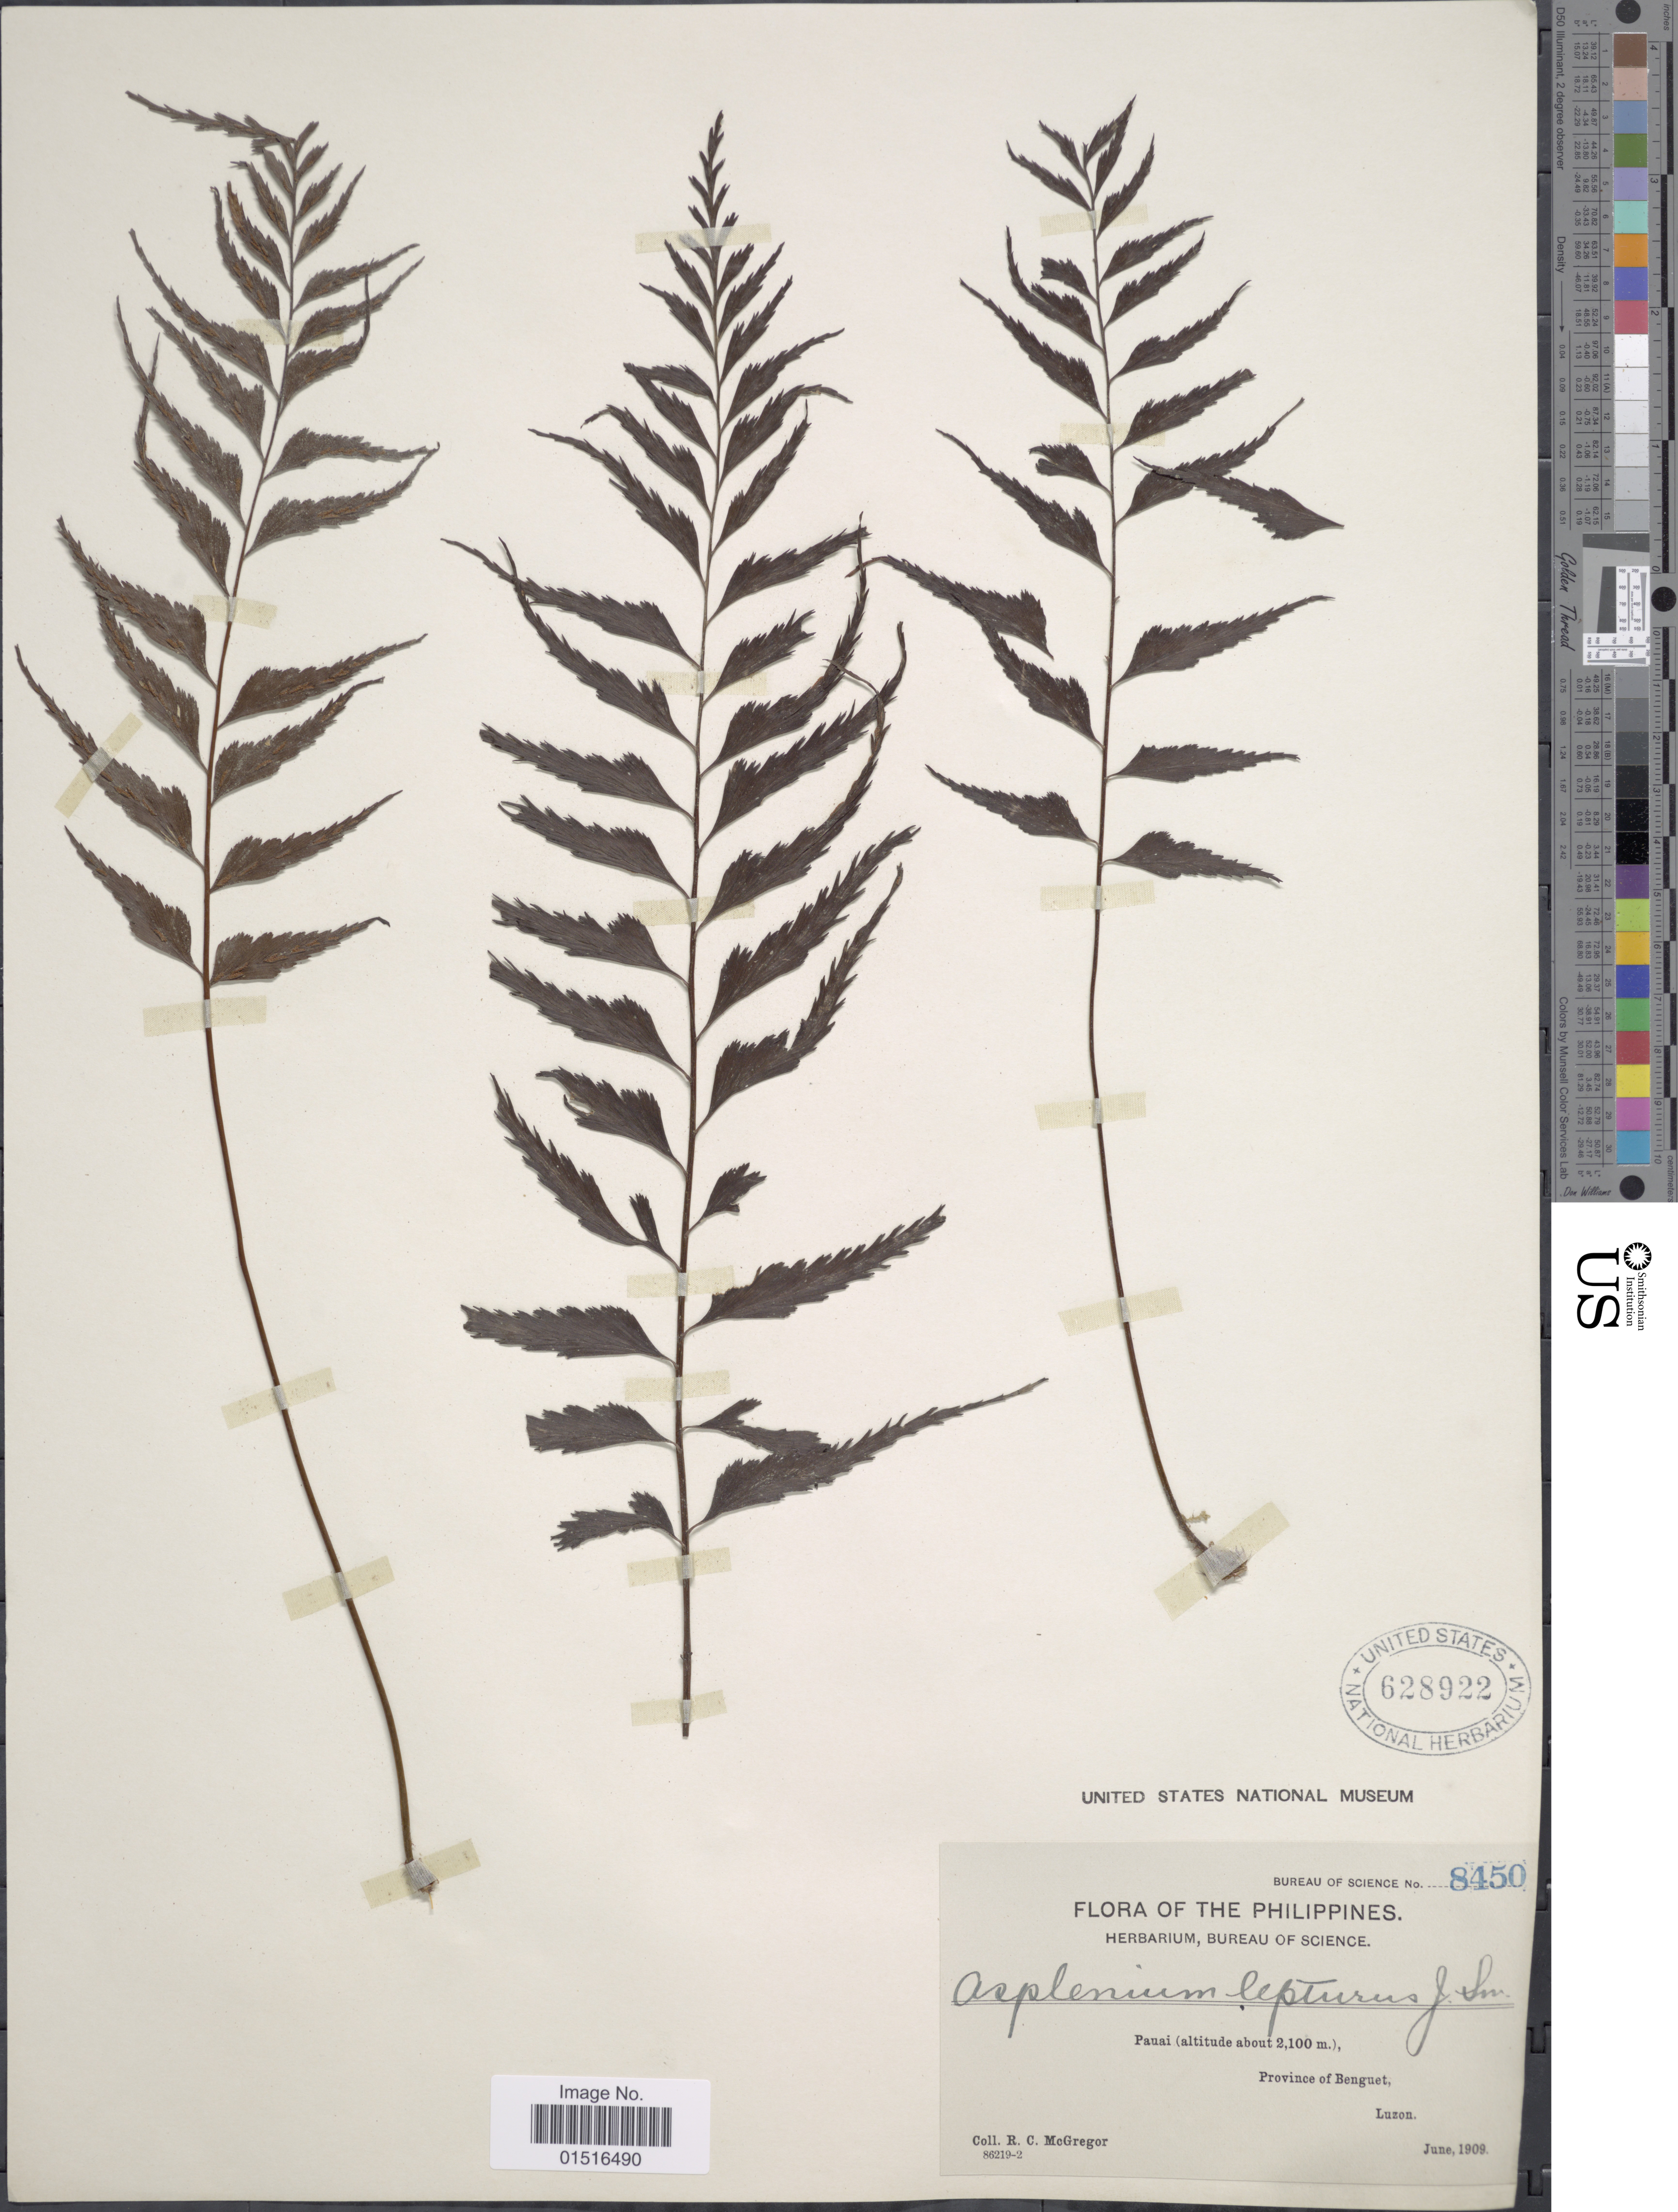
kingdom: Plantae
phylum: Tracheophyta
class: Polypodiopsida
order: Polypodiales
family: Aspleniaceae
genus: Asplenium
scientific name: Asplenium lepturus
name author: J. Sm. ex C. Presl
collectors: R. C. McGregor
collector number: Bureau of Science 8450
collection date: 1909-06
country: Philippines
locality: Pauai, Province of Benguet, Luzon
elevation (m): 2100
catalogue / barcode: US 628922